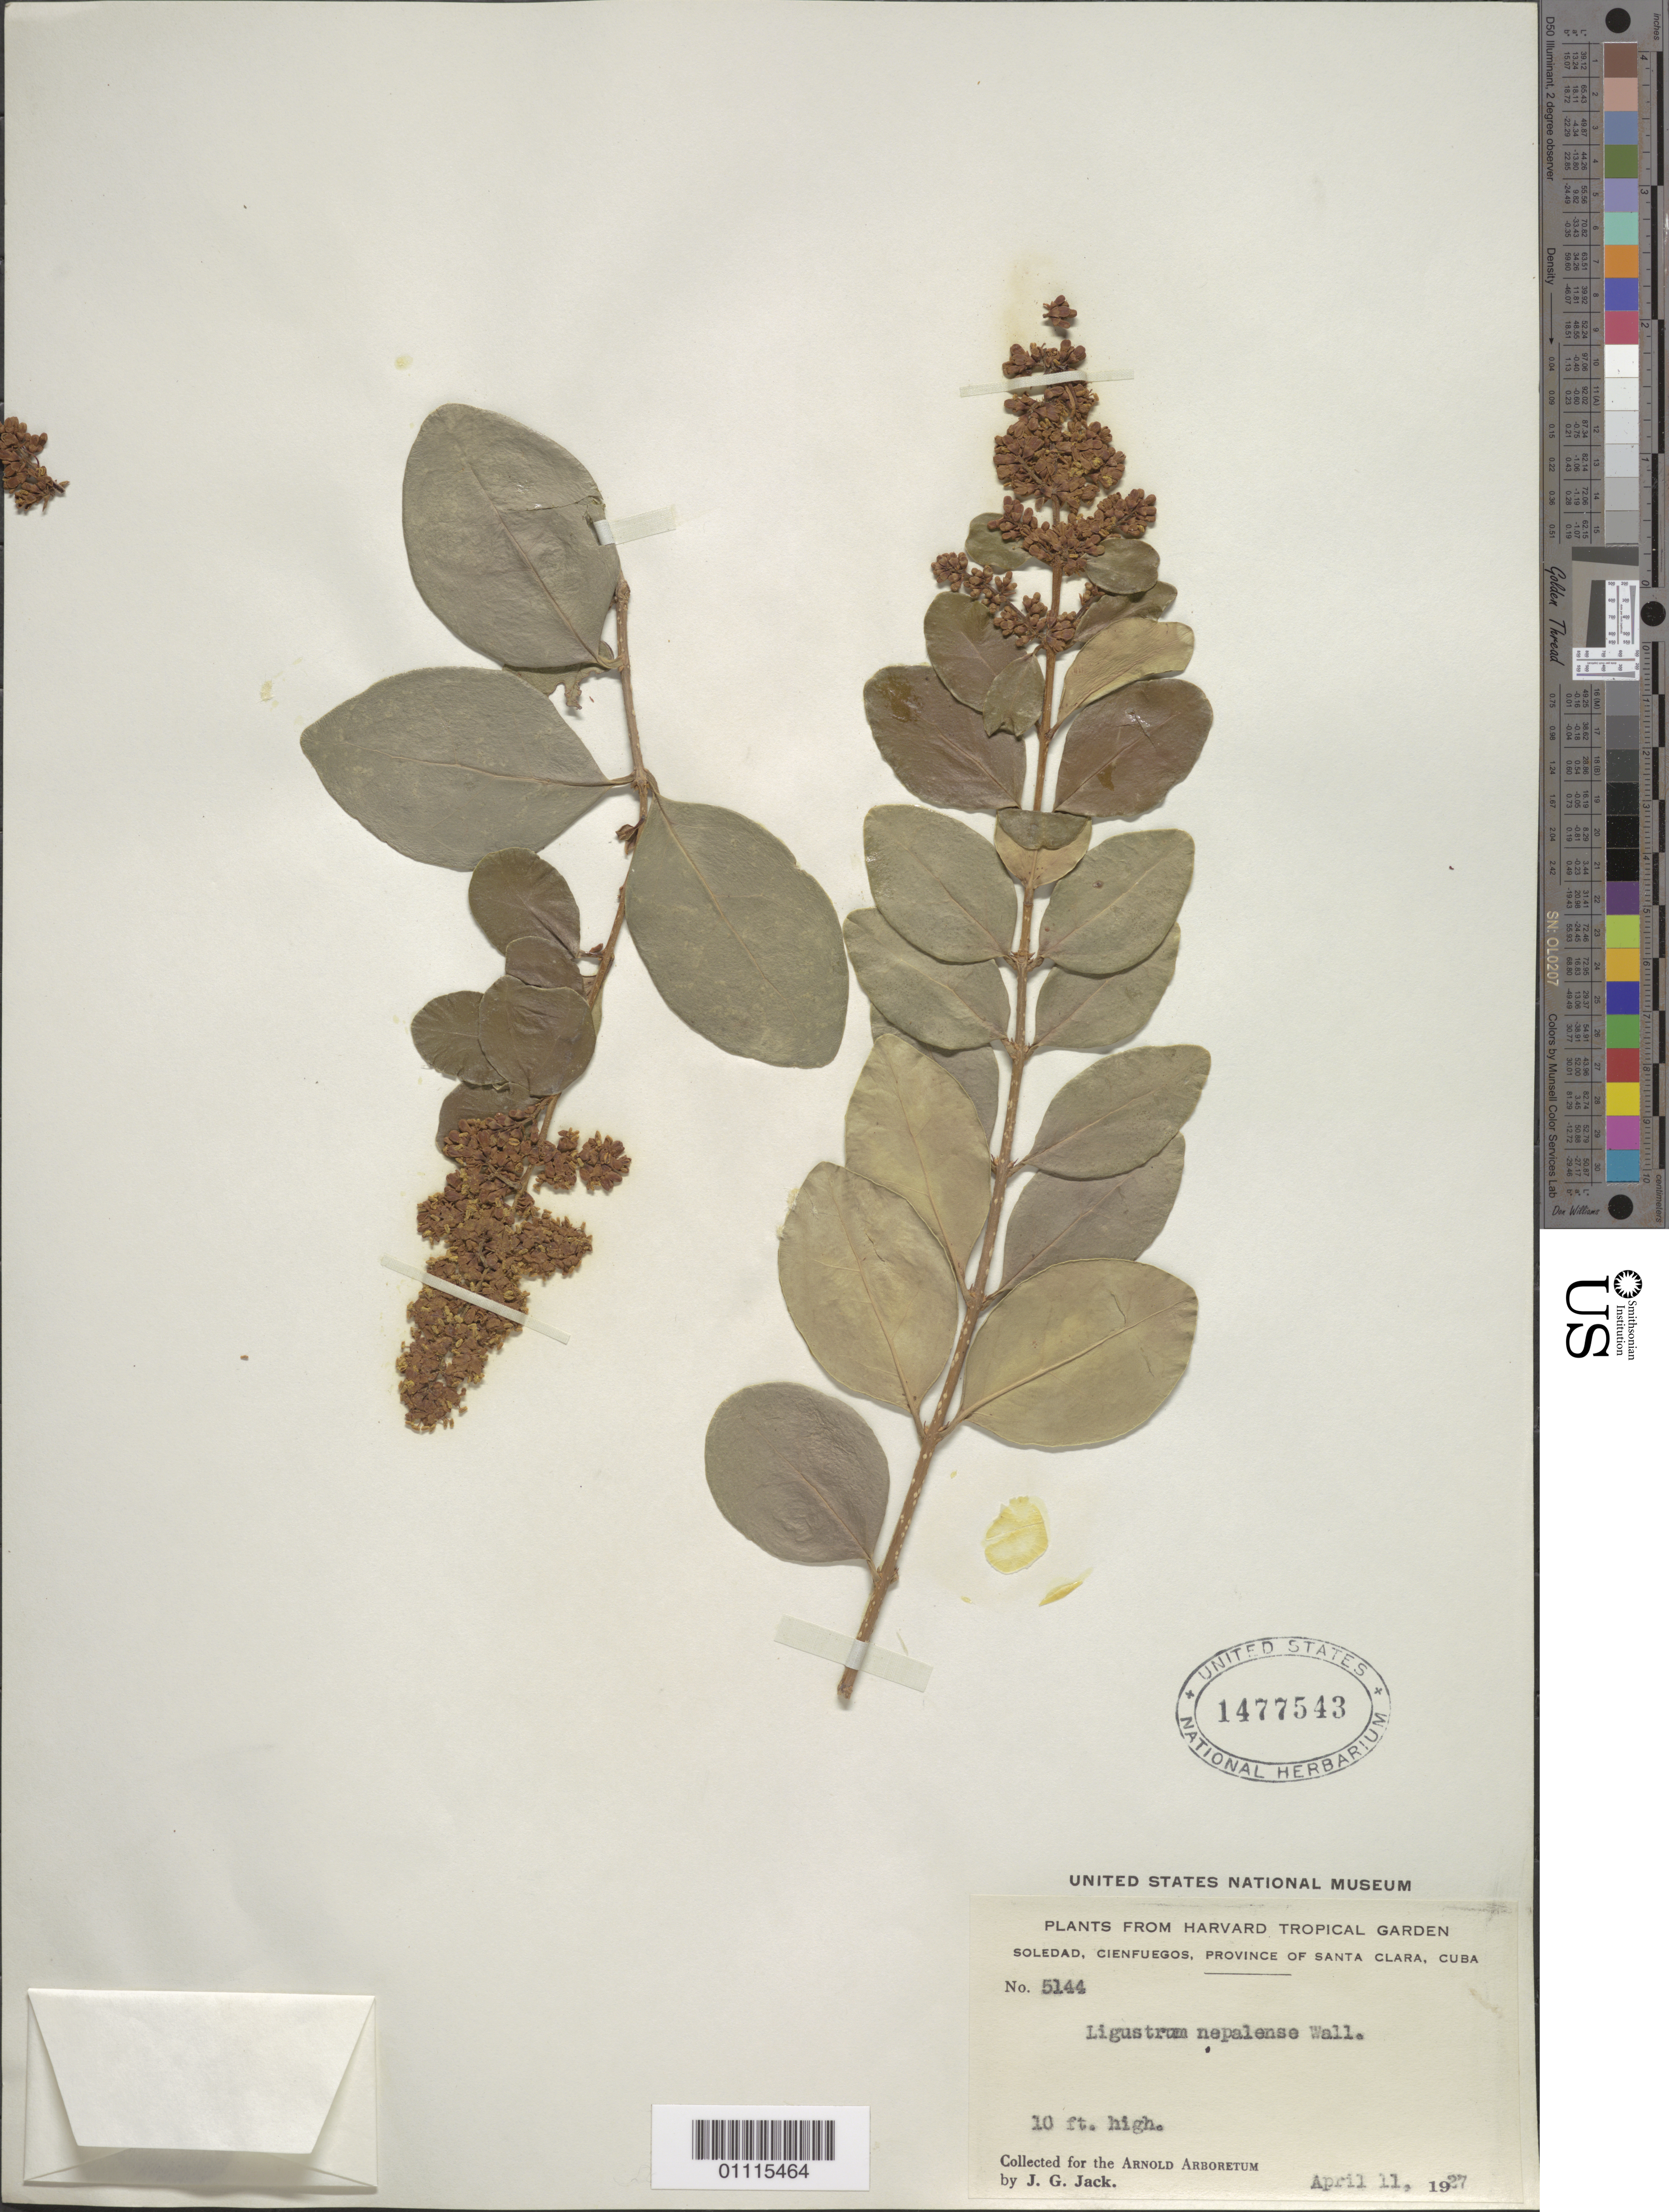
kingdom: Plantae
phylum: Tracheophyta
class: Magnoliopsida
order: Lamiales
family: Oleaceae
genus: Ligustrum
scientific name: Ligustrum nepalense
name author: Wall.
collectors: J. G. Jack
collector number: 5144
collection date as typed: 11 Apr 1927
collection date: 1927-04-11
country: Cuba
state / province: Santa Clara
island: Cuba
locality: Soledad, Cienfuegos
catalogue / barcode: US 1477543